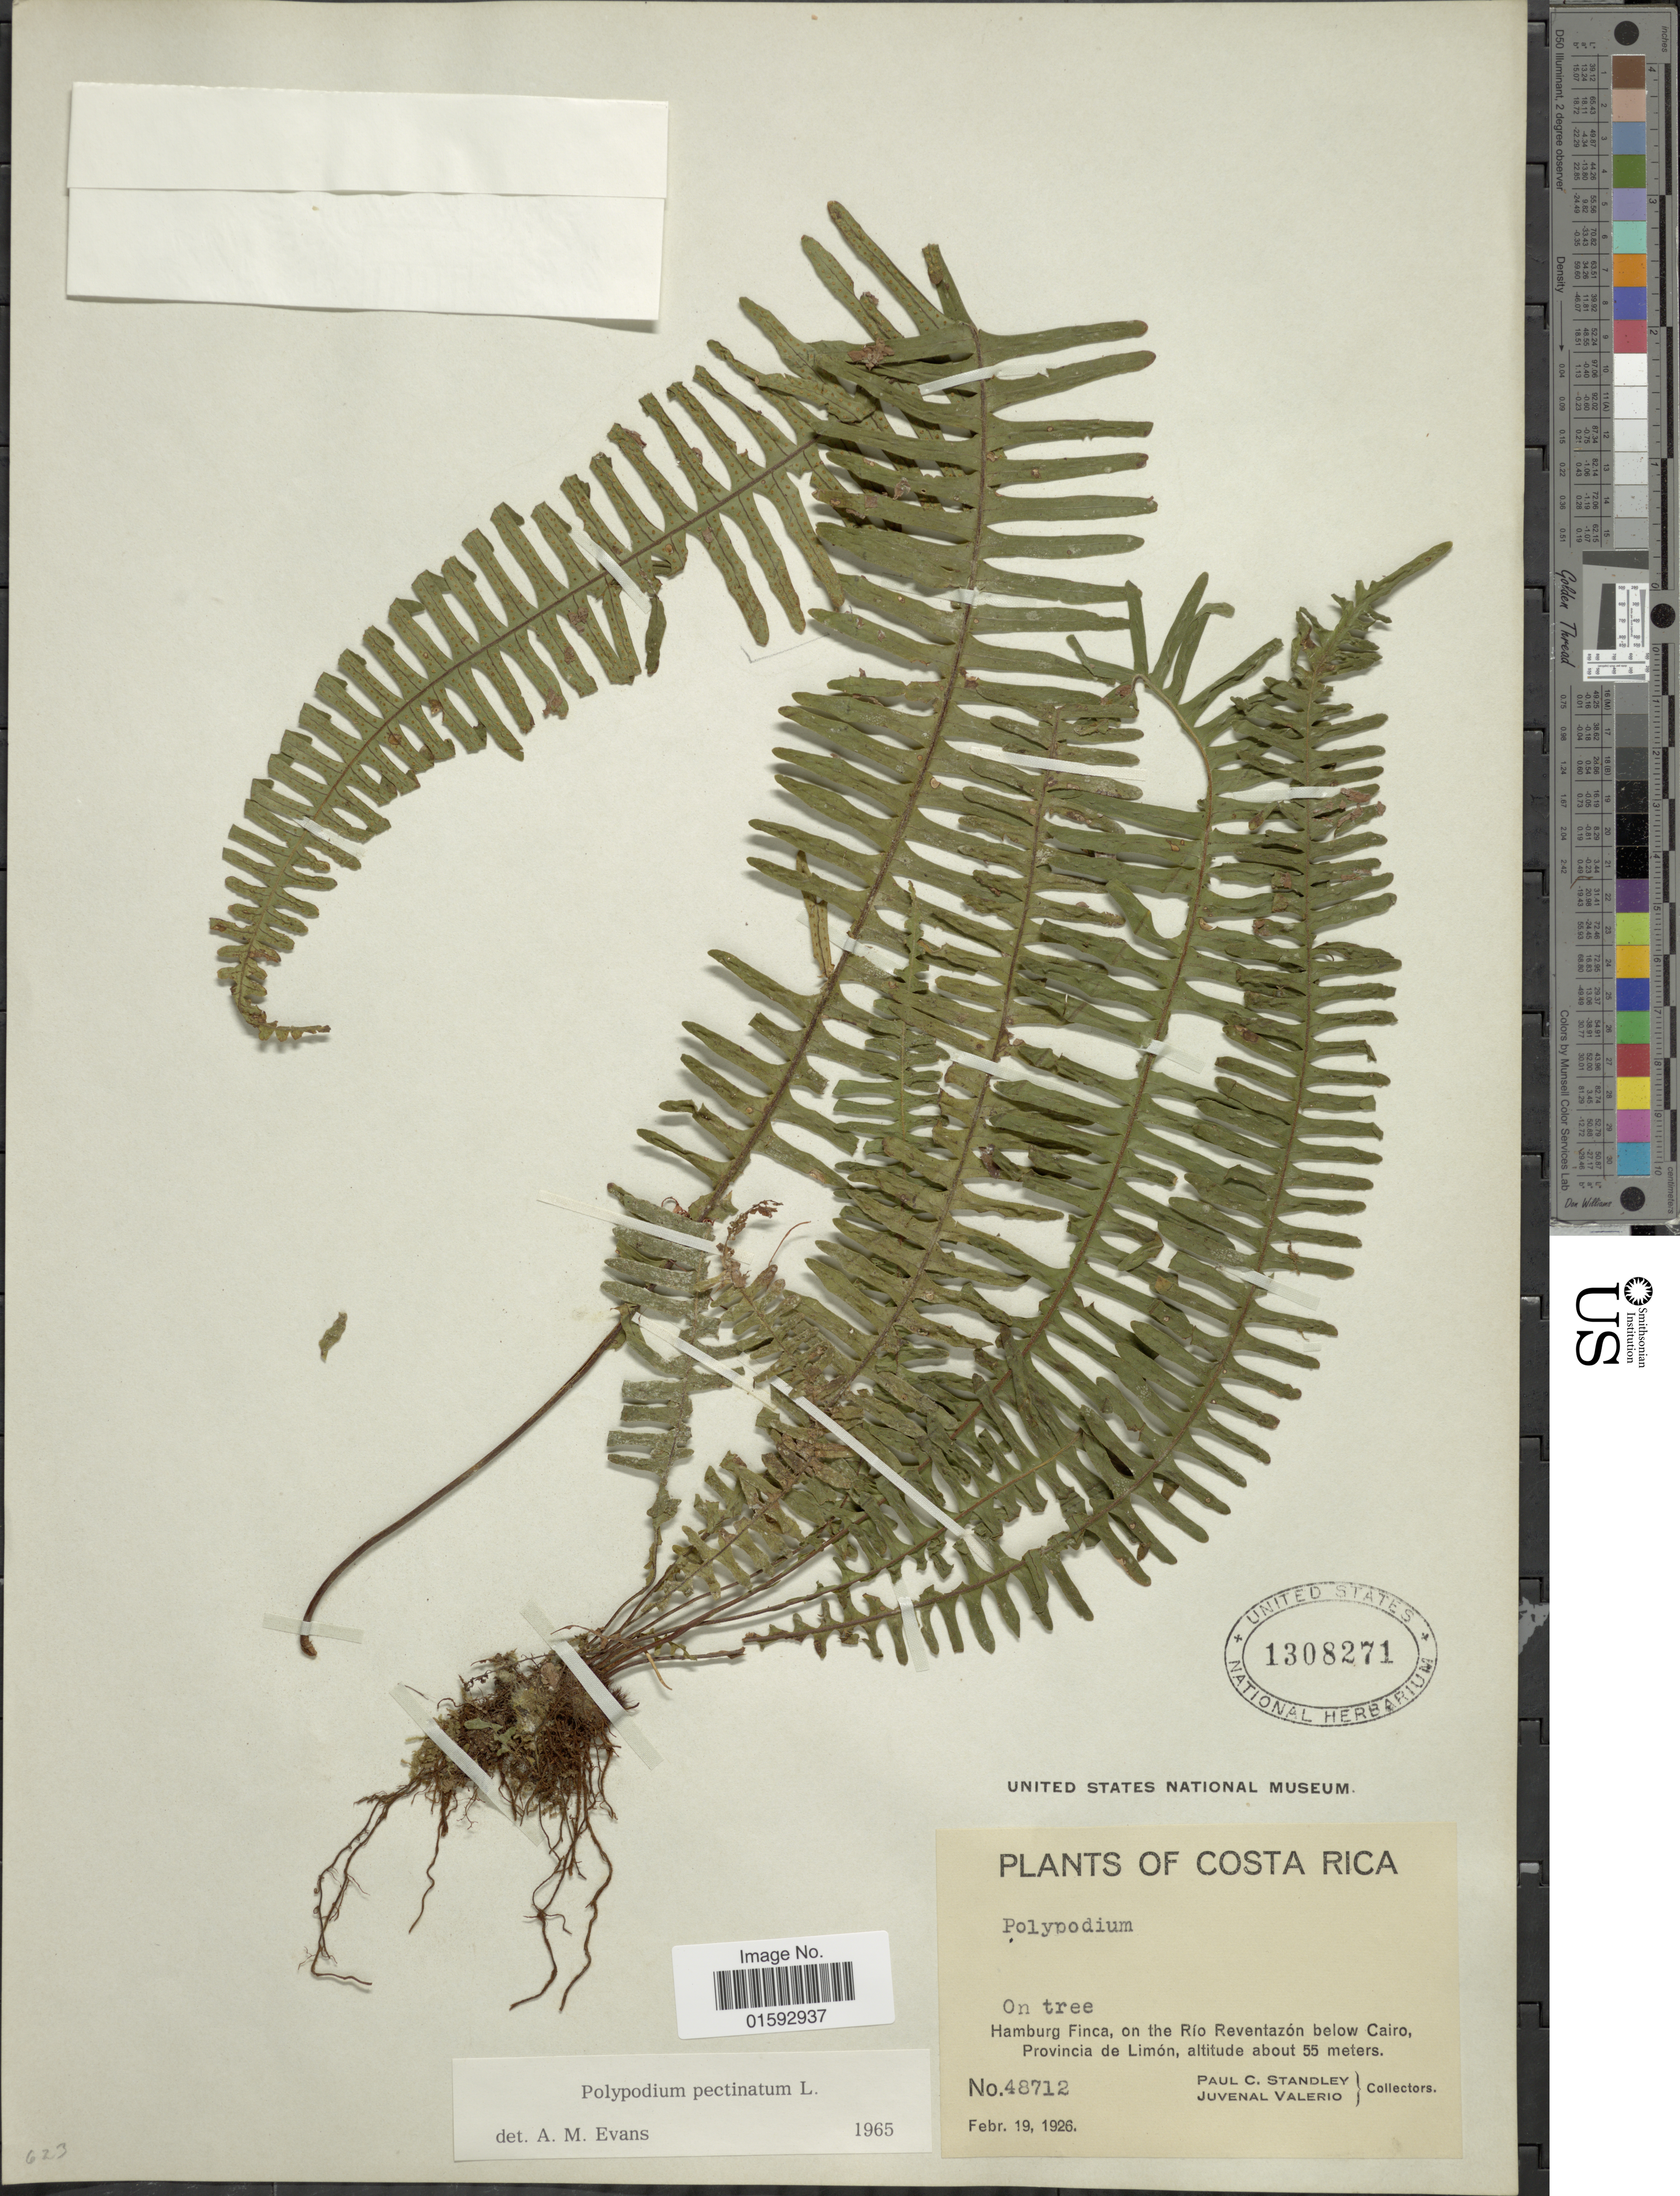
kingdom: Plantae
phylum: Tracheophyta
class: Polypodiopsida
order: Polypodiales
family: Polypodiaceae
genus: Pecluma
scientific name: Pecluma pectinata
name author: (L.) M.G. Price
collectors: P. C. Standley & J. Valerio R.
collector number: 48712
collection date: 1926-02-19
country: Costa Rica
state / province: Limón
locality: Hamburg Finca, on the Rio Reventazon below Cairo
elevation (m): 55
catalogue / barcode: US 1308271